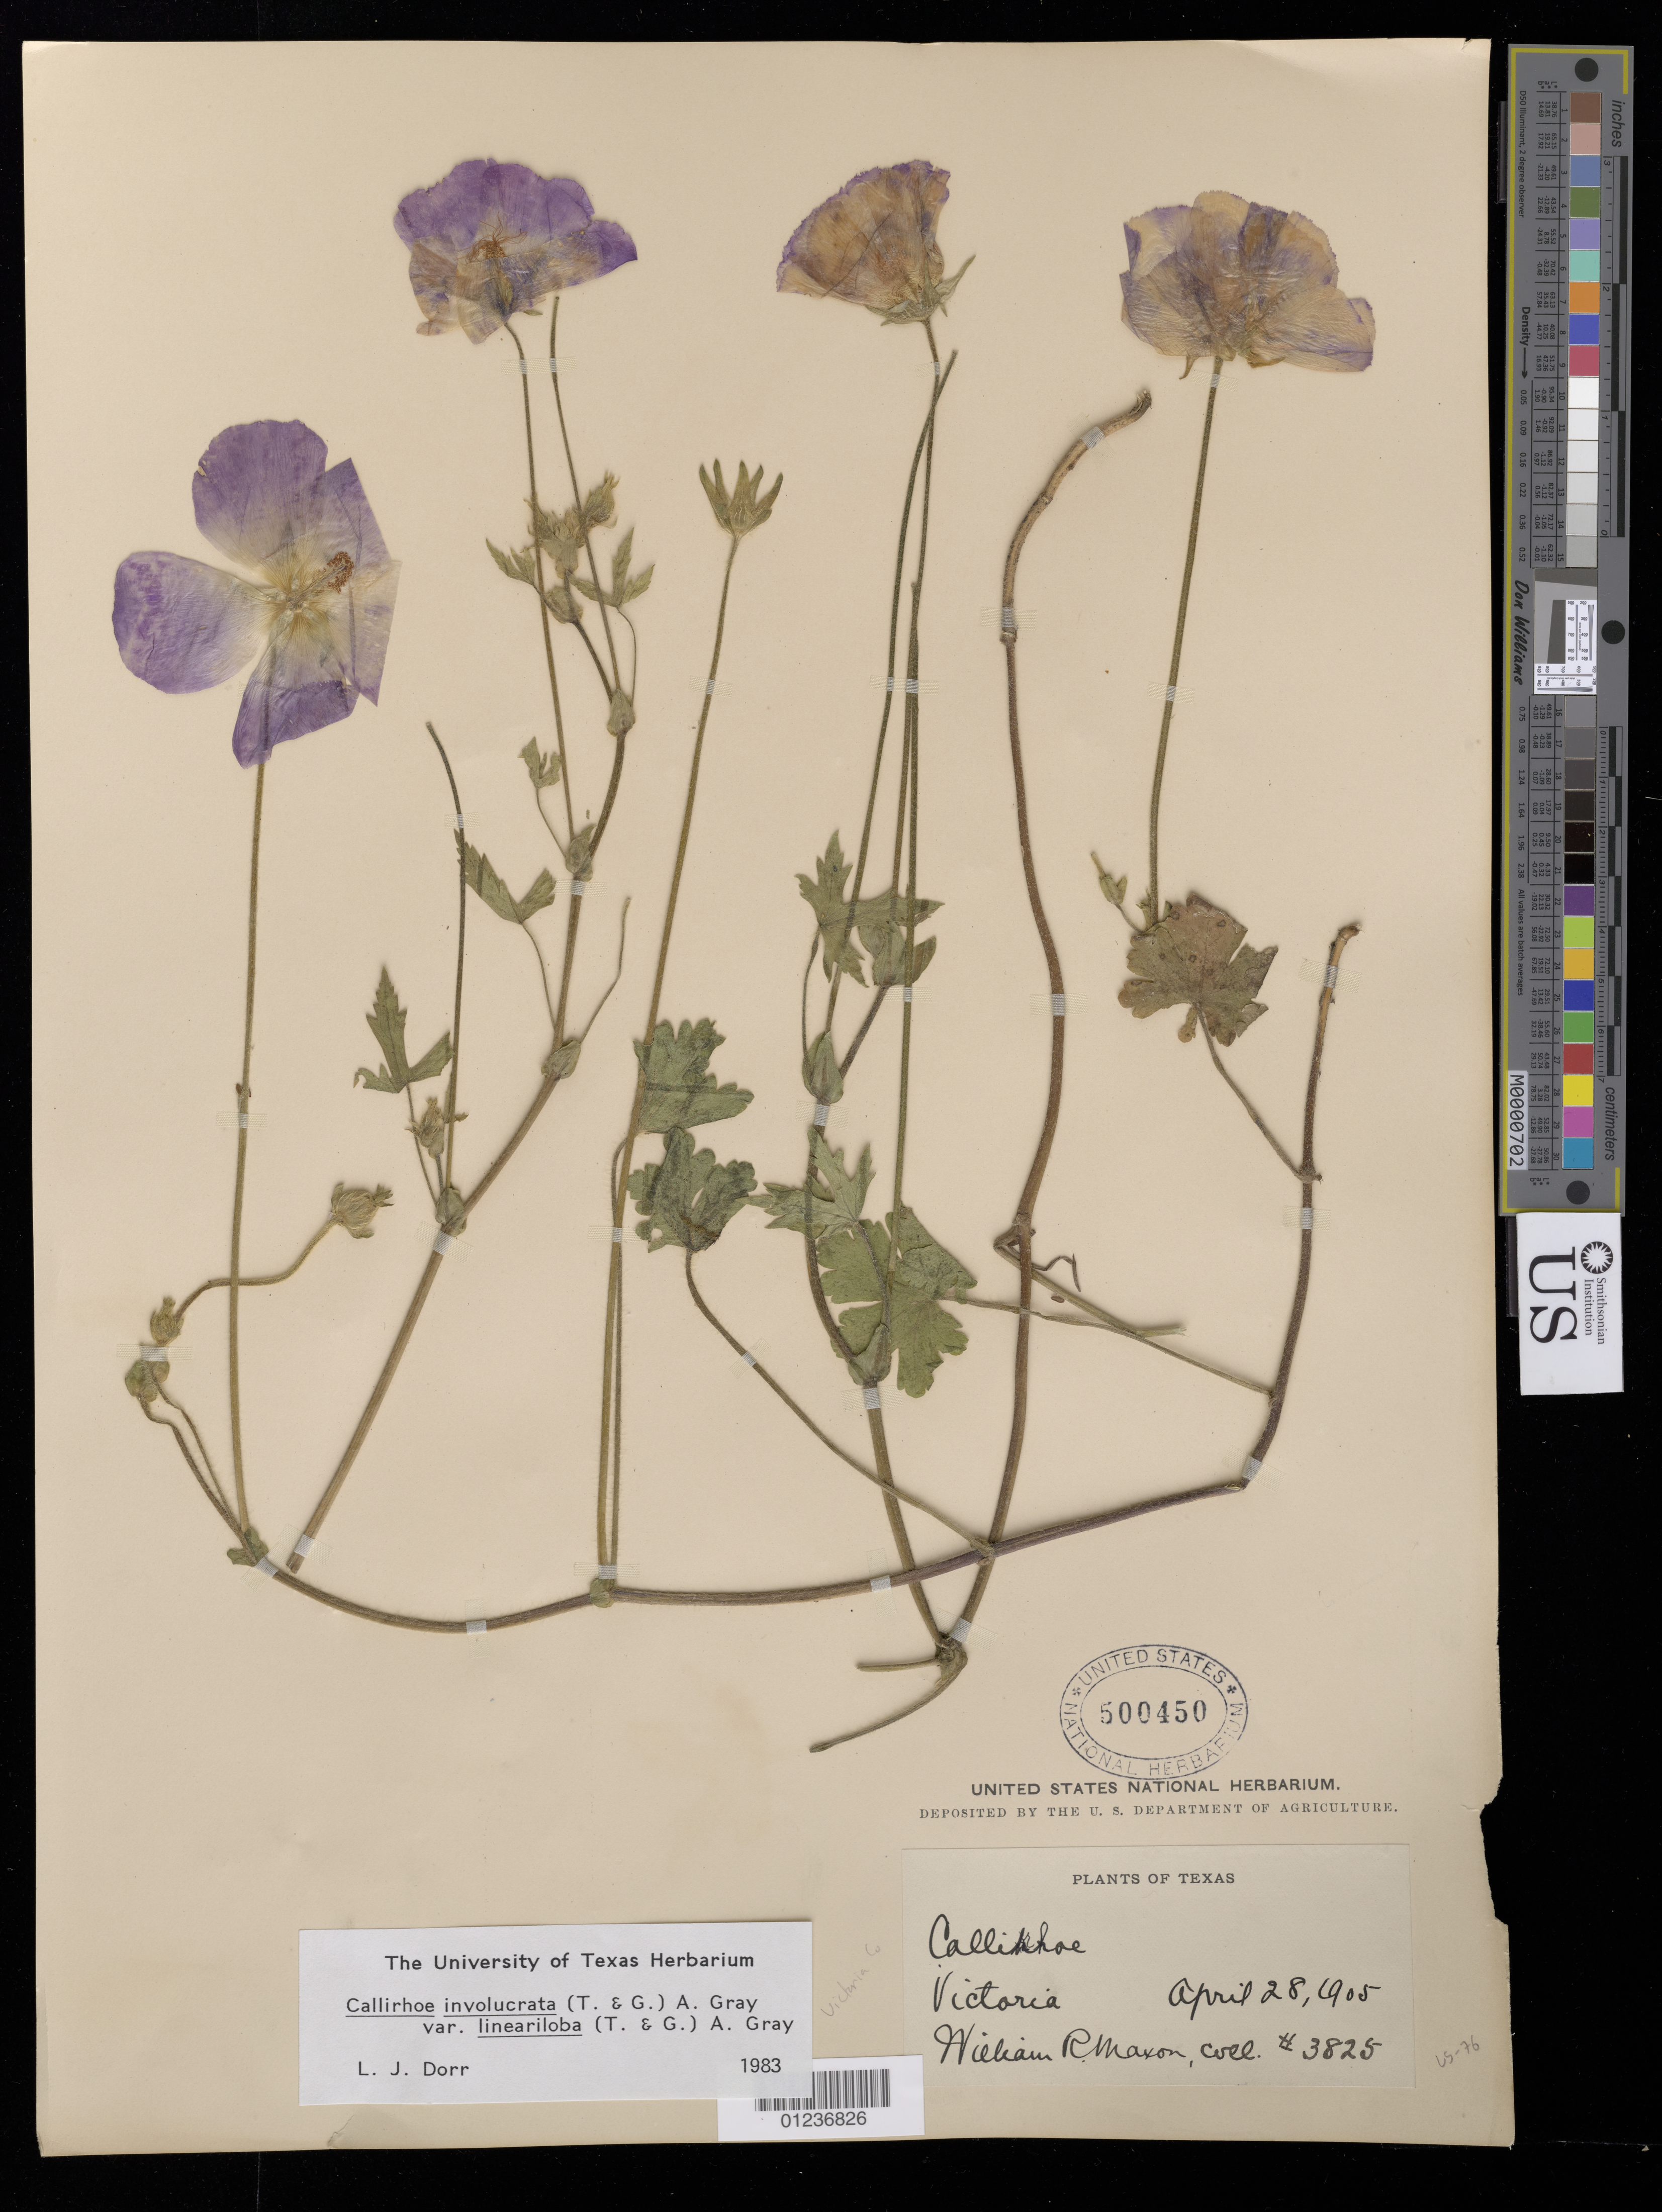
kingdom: Plantae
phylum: Tracheophyta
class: Magnoliopsida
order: Malvales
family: Malvaceae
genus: Callirhoe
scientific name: Callirhoe involucrata var. lineariloba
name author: (Torr. & A. Gray) A. Gray ex S. Watson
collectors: W. R. Maxon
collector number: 3825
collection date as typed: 28 Apr 1905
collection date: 1905-04-28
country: United States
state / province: Texas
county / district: Victoria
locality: Victoria.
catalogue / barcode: US 500450